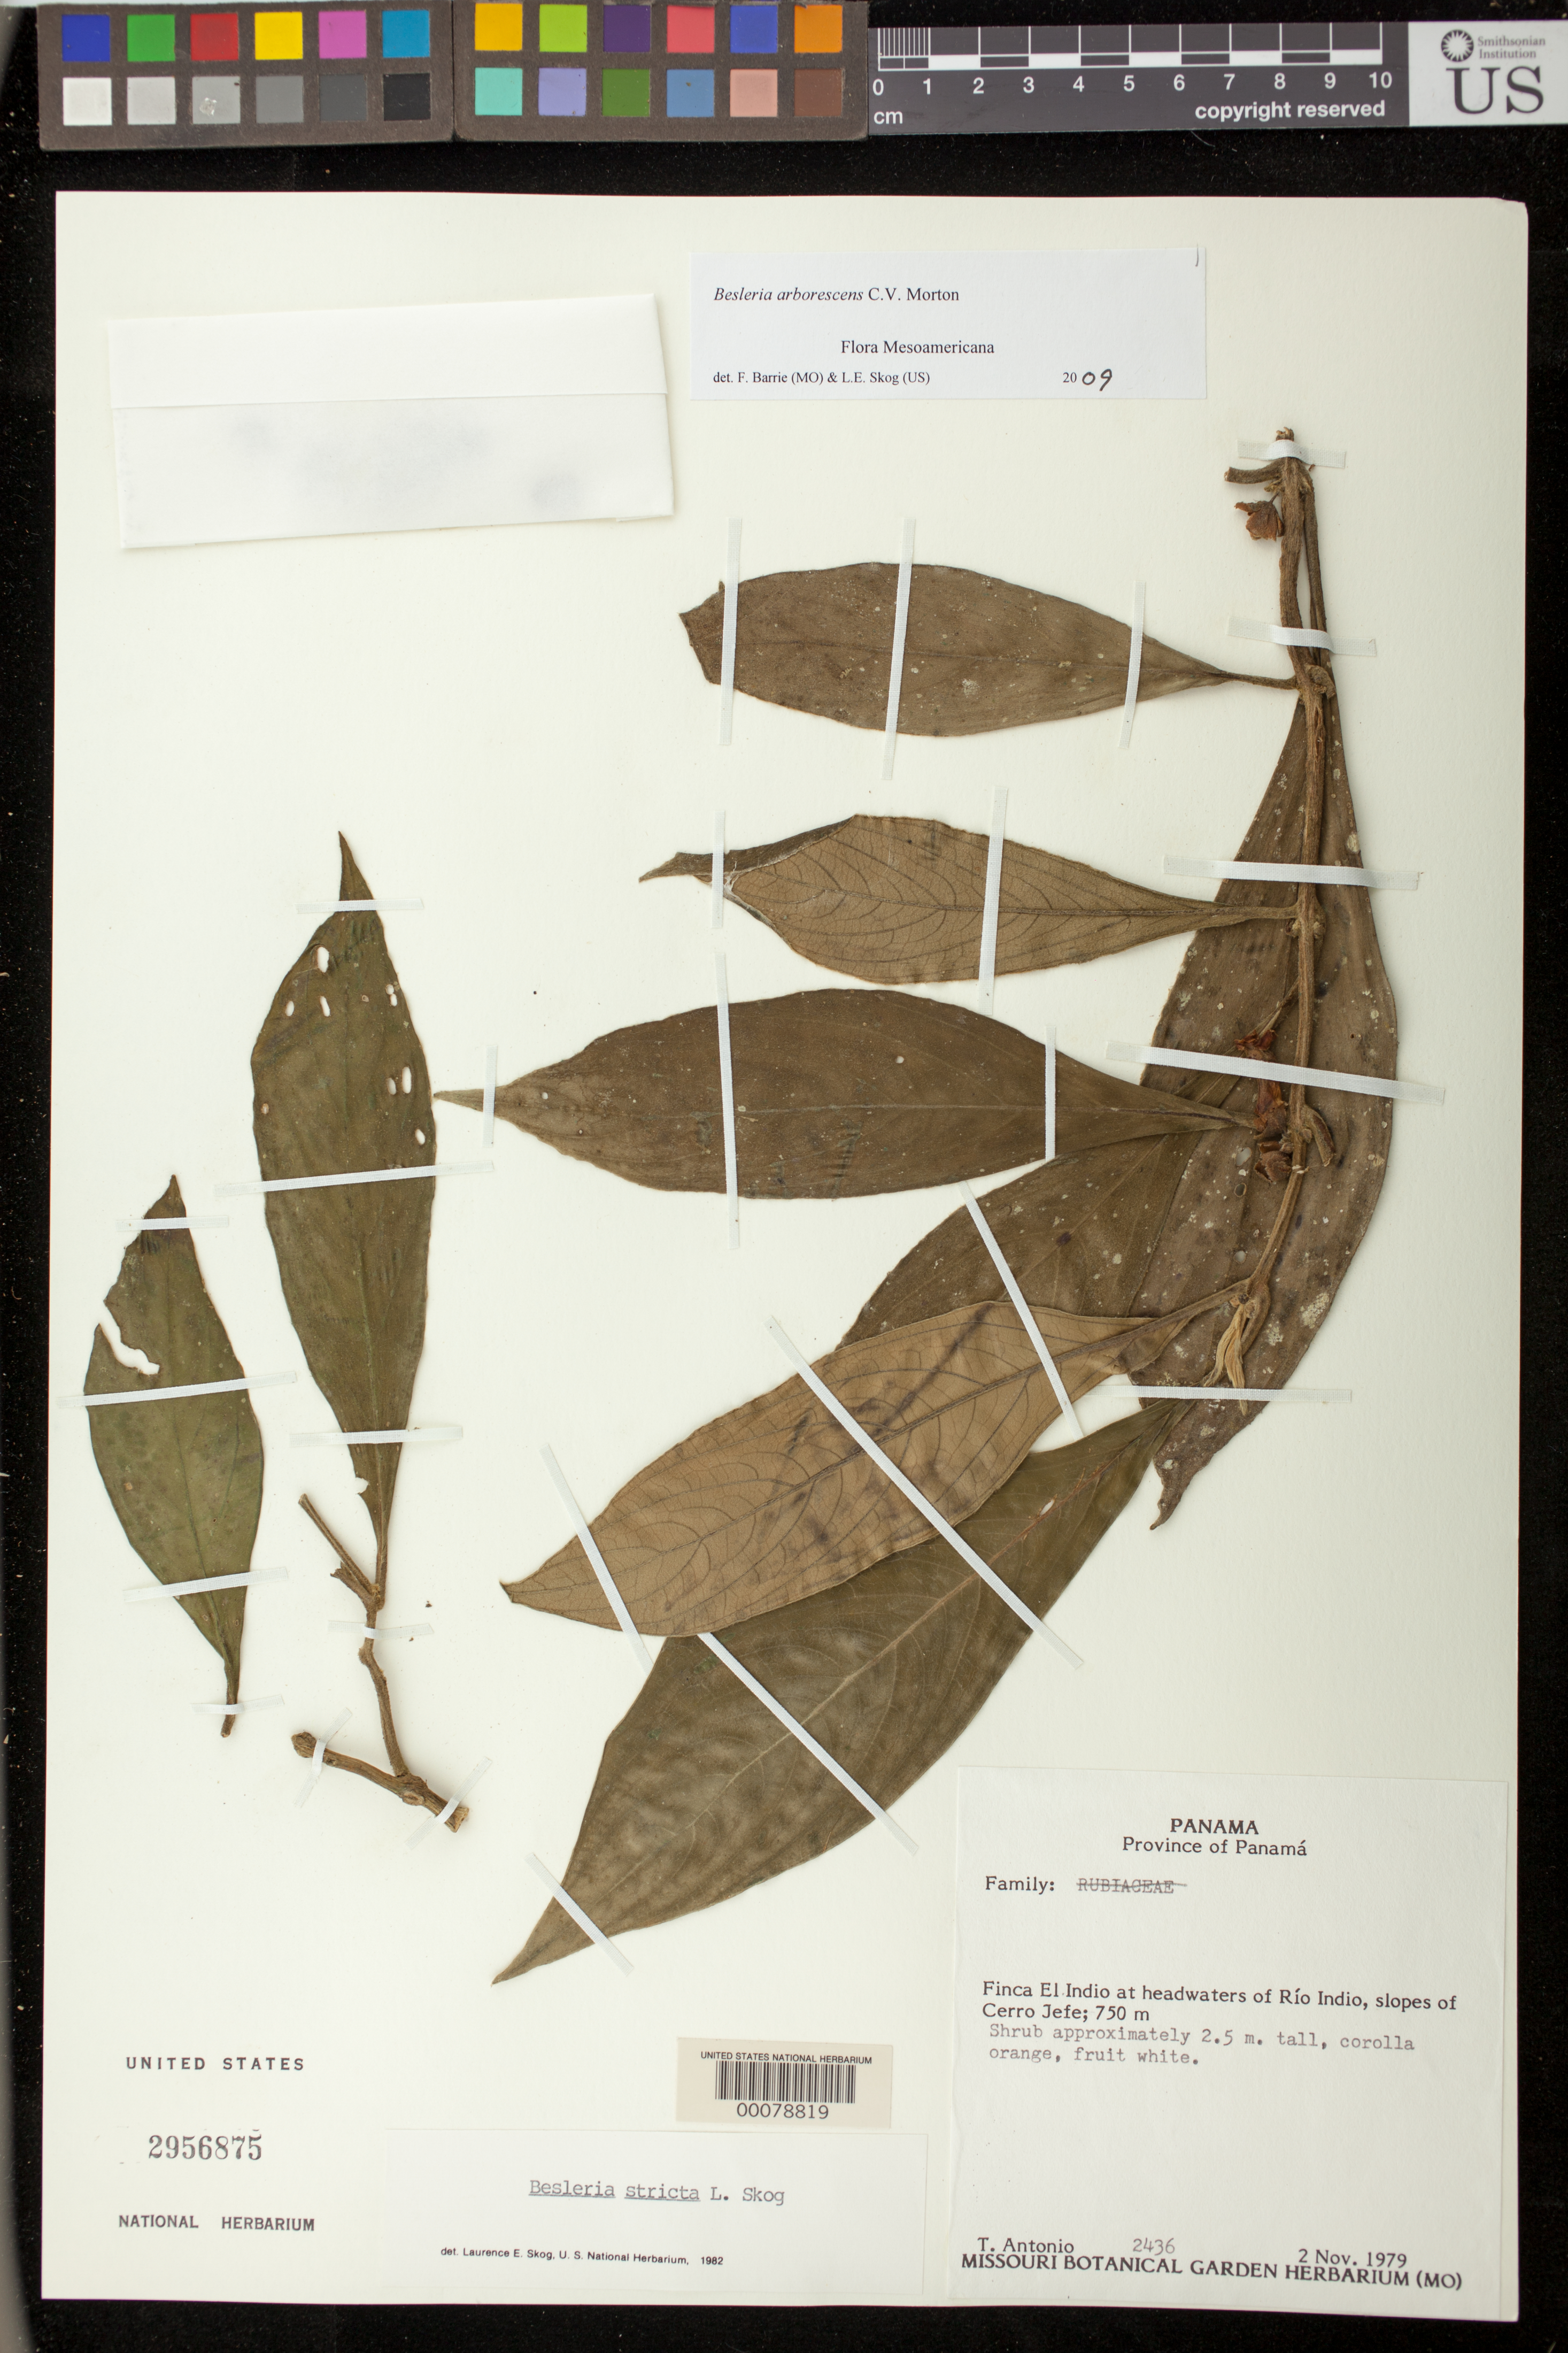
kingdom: Plantae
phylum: Tracheophyta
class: Magnoliopsida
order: Lamiales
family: Gesneriaceae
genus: Besleria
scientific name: Besleria arborescens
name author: C.V. Morton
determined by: Barrie, F. R.; Skog, Laurence E.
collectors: T. Antonio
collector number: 2436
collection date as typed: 02 Nov 1979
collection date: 1979-11-02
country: Panama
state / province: Panamá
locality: Finca El Indio at headwaters of Rio Indio, slopes of Cerro Jefe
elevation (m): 750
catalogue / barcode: US 2956875